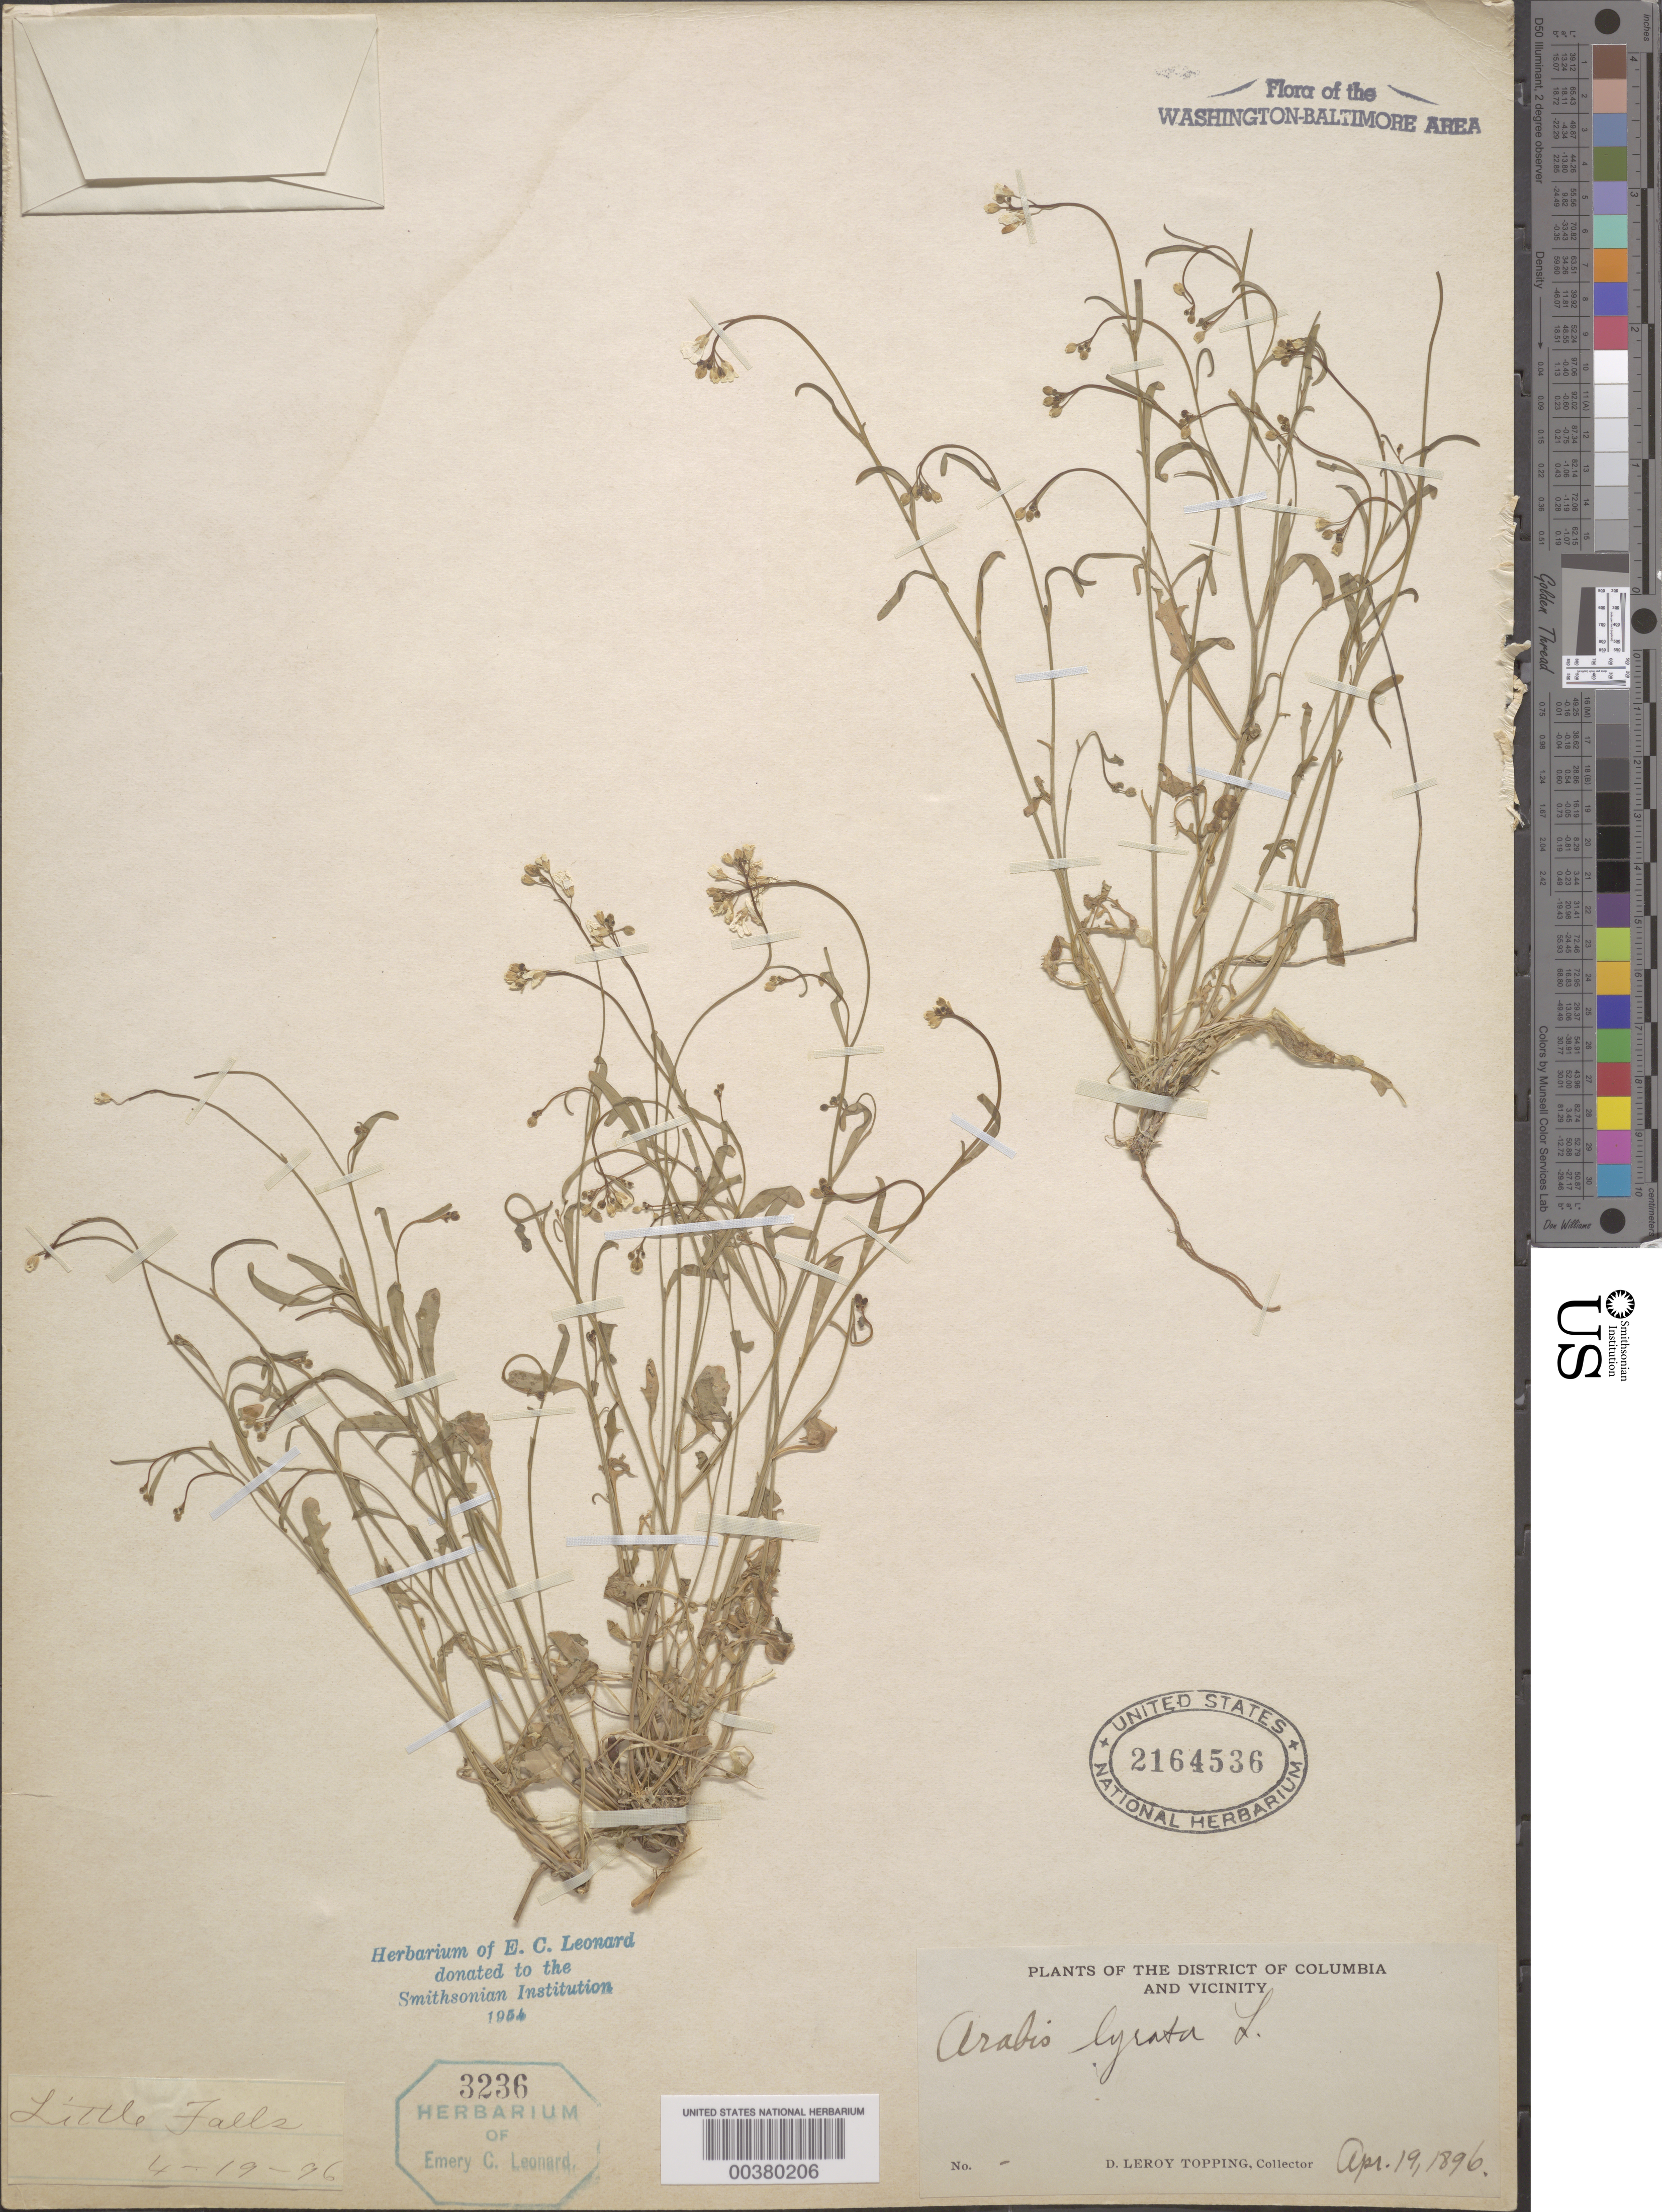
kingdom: Plantae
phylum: Tracheophyta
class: Magnoliopsida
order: Brassicales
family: Brassicaceae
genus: Arabidopsis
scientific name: Arabidopsis lyrata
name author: (L.) O'Kane & Al-Shehbaz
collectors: D. L. Topping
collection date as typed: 19 Apr 1896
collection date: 1896-04-19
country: United States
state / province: Maryland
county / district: Montgomery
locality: Little Falls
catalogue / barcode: US 2164536